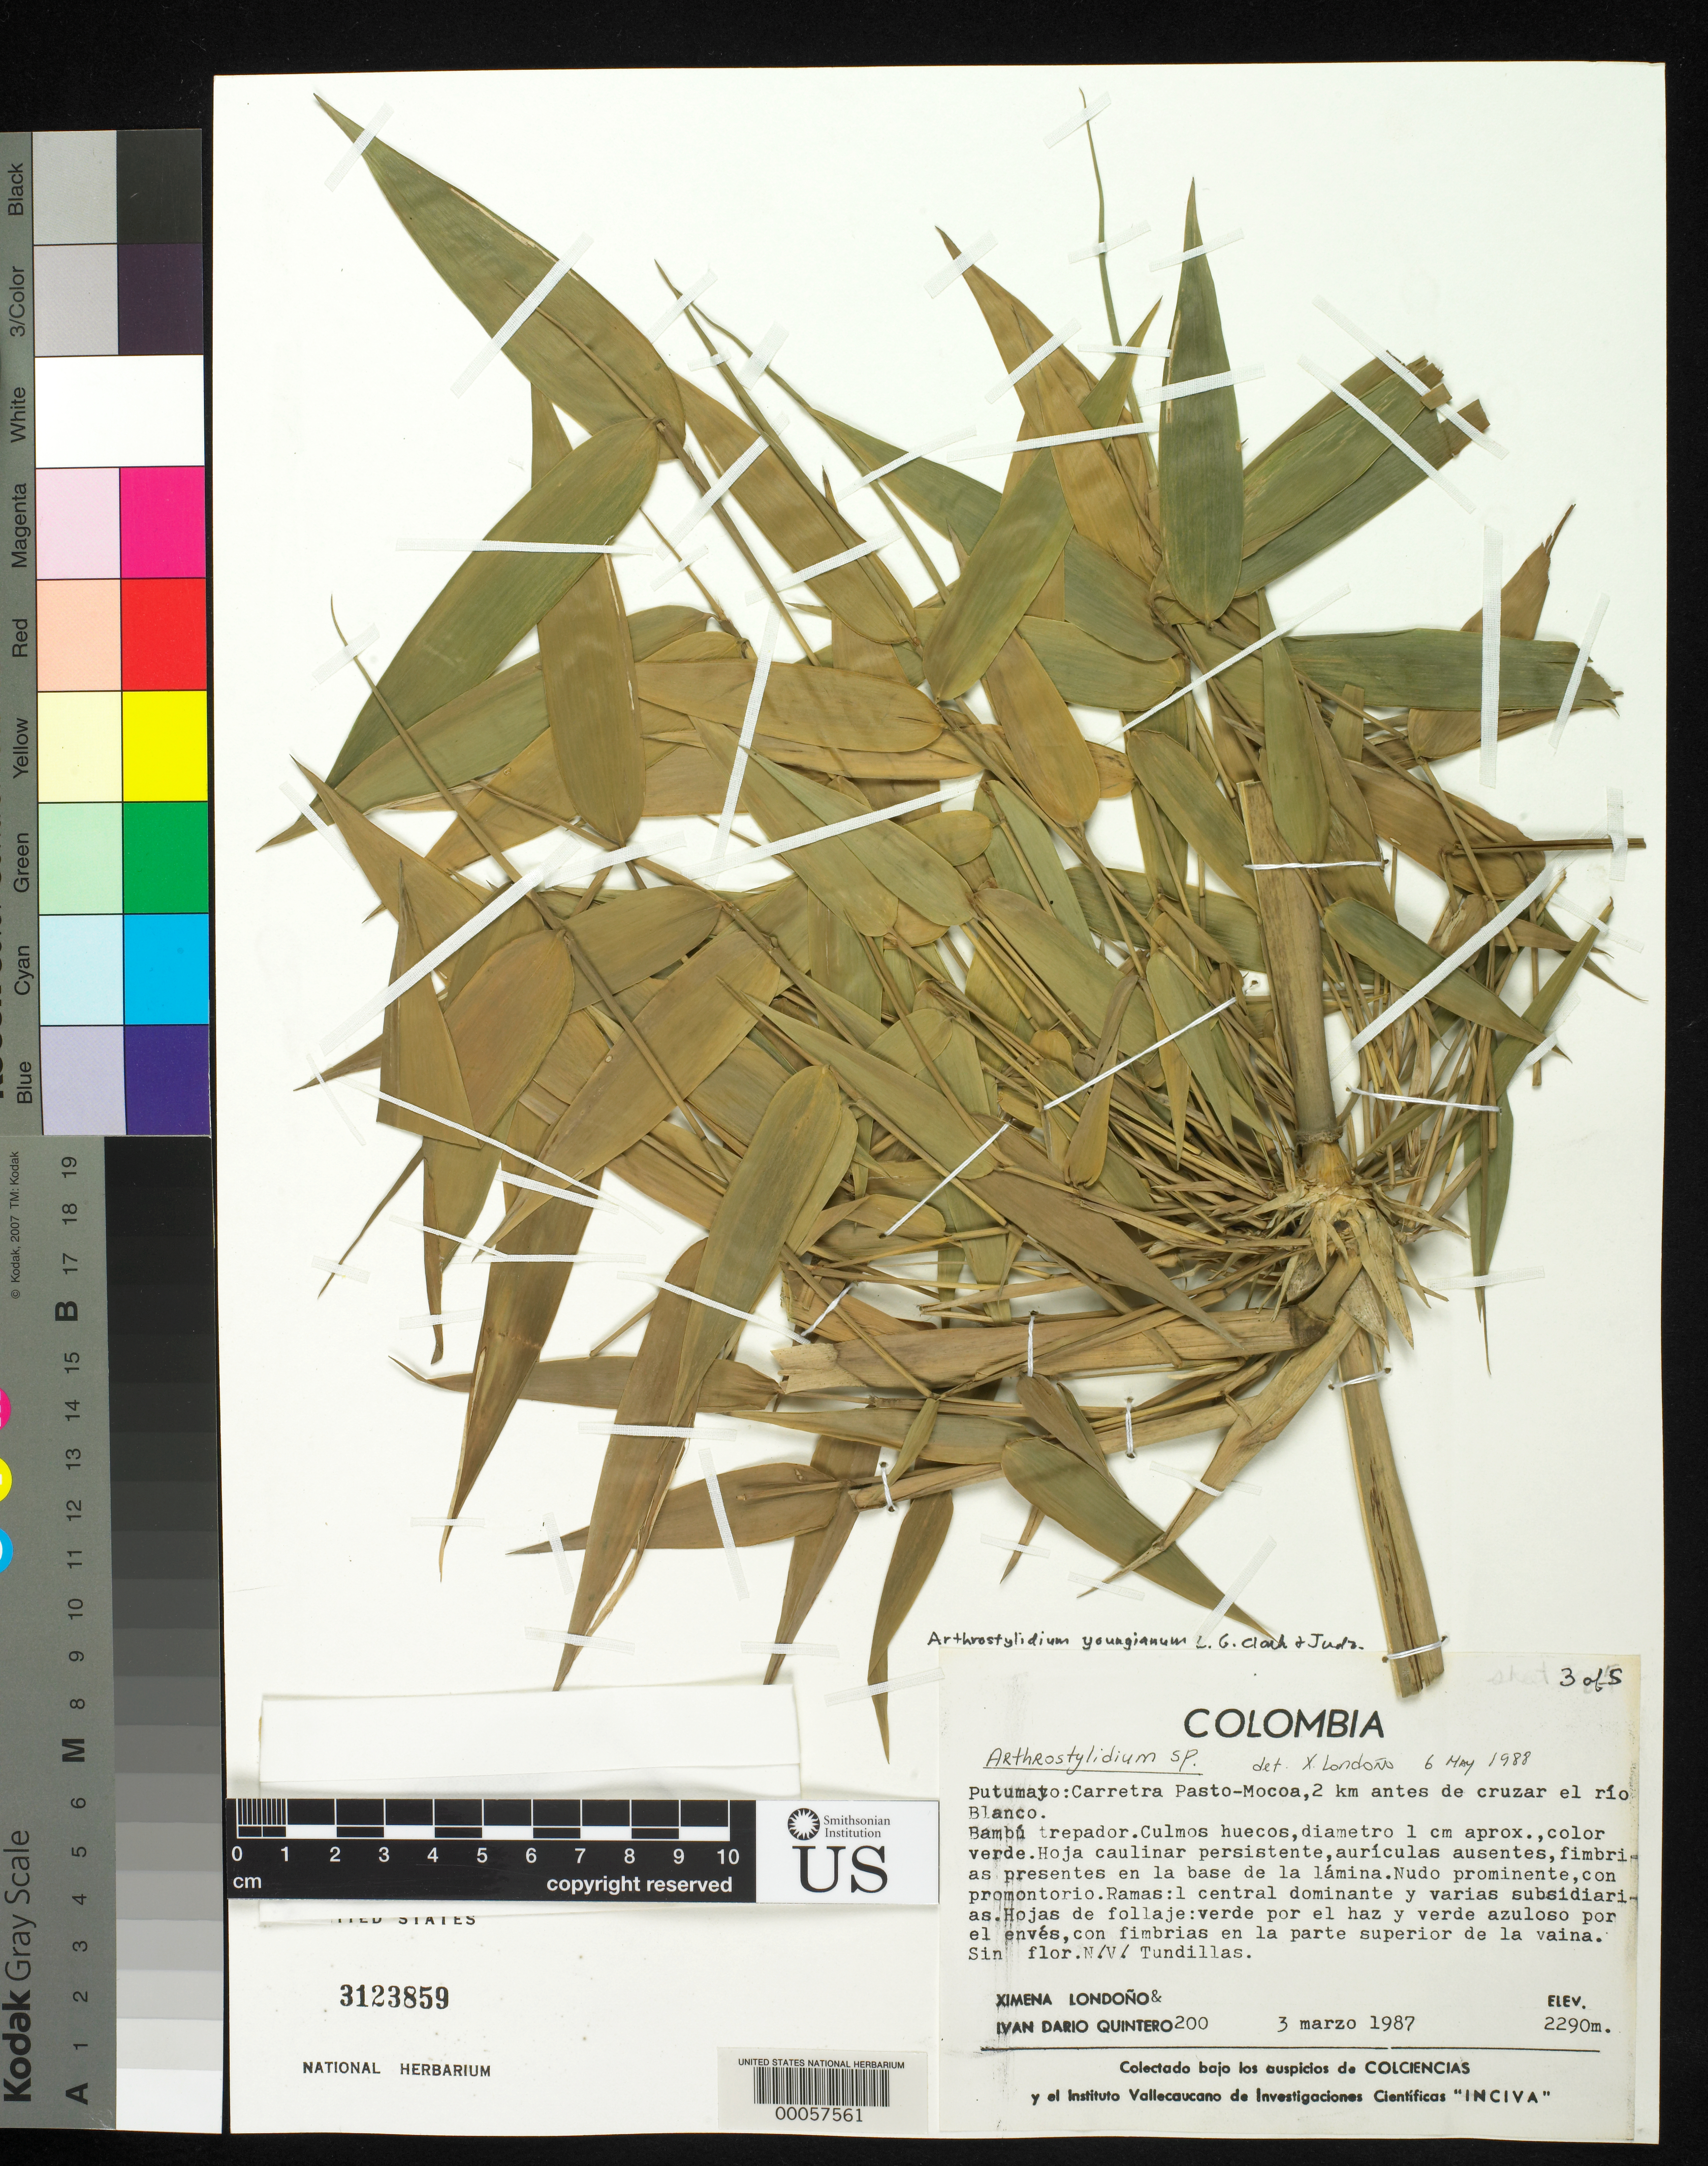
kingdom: Plantae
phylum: Tracheophyta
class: Liliopsida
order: Poales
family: Poaceae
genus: Arthrostylidium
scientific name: Arthrostylidium youngianum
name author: L.G. Clark & Judz.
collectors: X. Londoño & I. Quintero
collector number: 200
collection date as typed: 03 Mar 1987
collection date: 1987-03-03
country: Colombia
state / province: Putumayo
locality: Carretra Pasto-Mocoa, 2 km before the Rio Blanco Crossing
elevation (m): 2290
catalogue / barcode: US 3123859